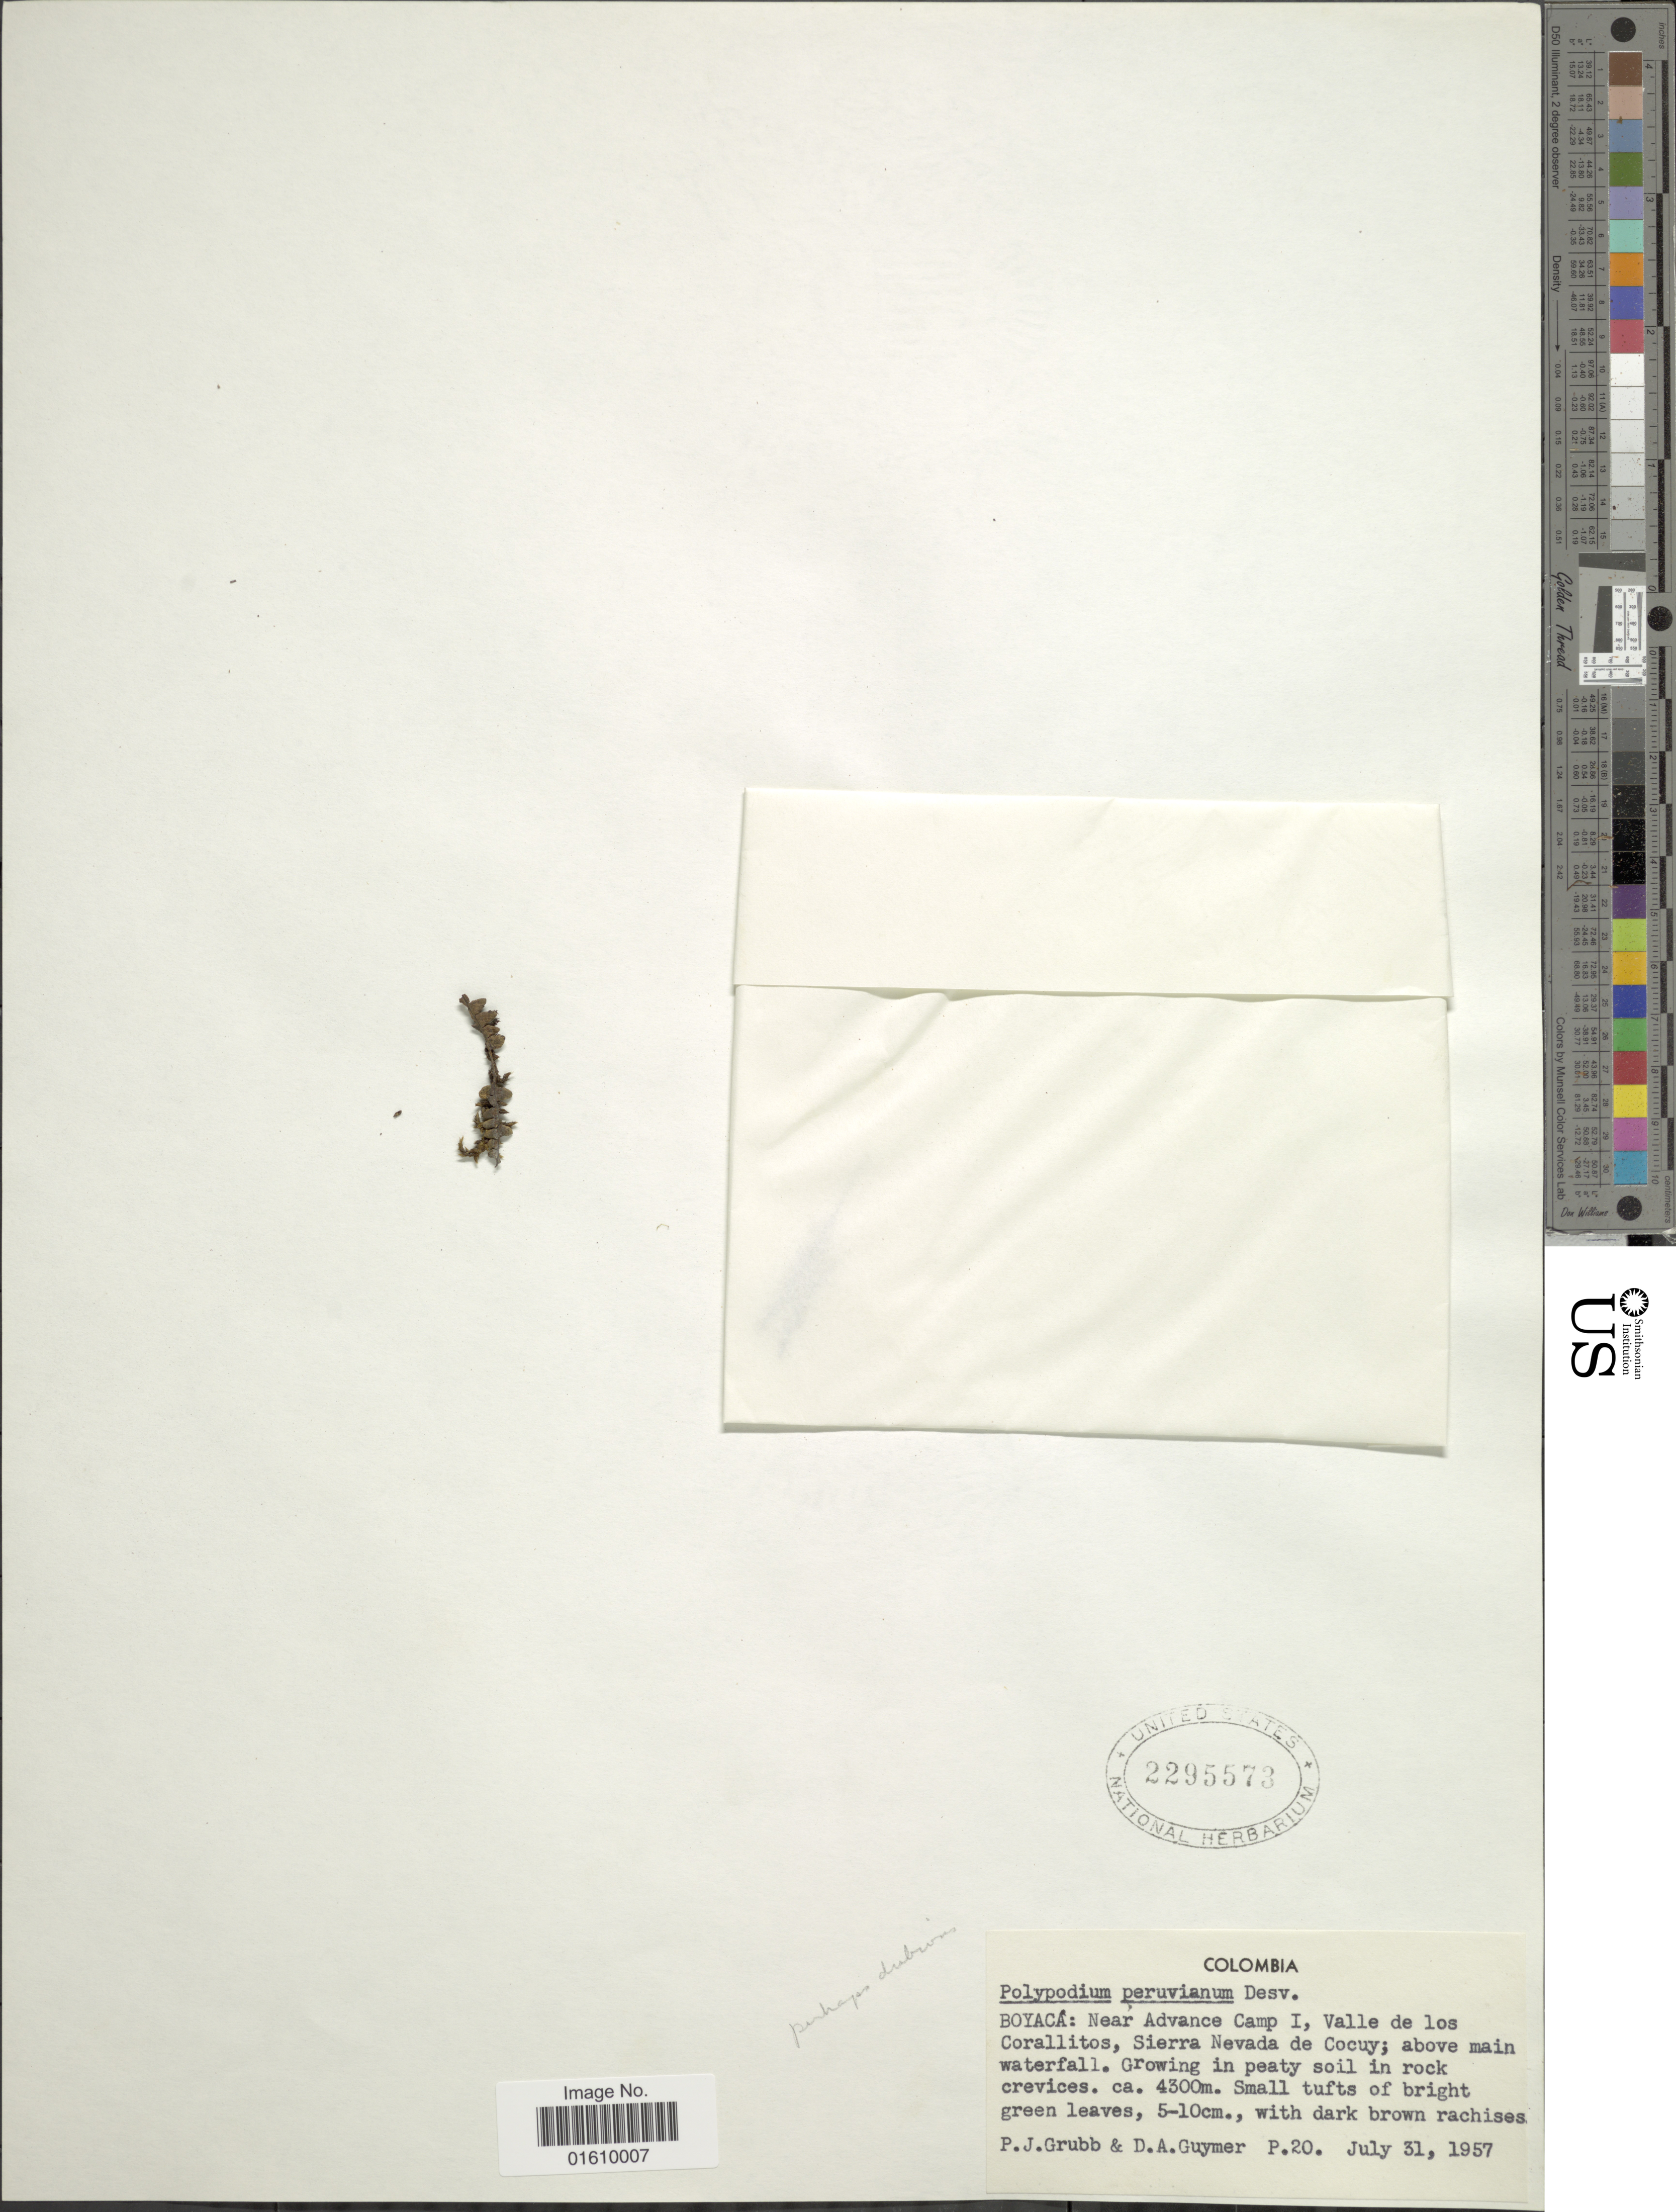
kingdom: Plantae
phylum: Tracheophyta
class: Polypodiopsida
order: Polypodiales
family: Polypodiaceae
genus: Melpomene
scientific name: Melpomene peruviana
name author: (Desv.) A.R. Sm. & R.C. Moran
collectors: P. J. Grubb & D. Guymer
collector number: P 20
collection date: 1957-07-31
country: Colombia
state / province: Boyacá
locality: Near Advance Camp 1, Valle de los Corallitos, Sierra Nevada de Cocuy, above main waterfall.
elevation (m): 4300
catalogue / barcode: US 2295573